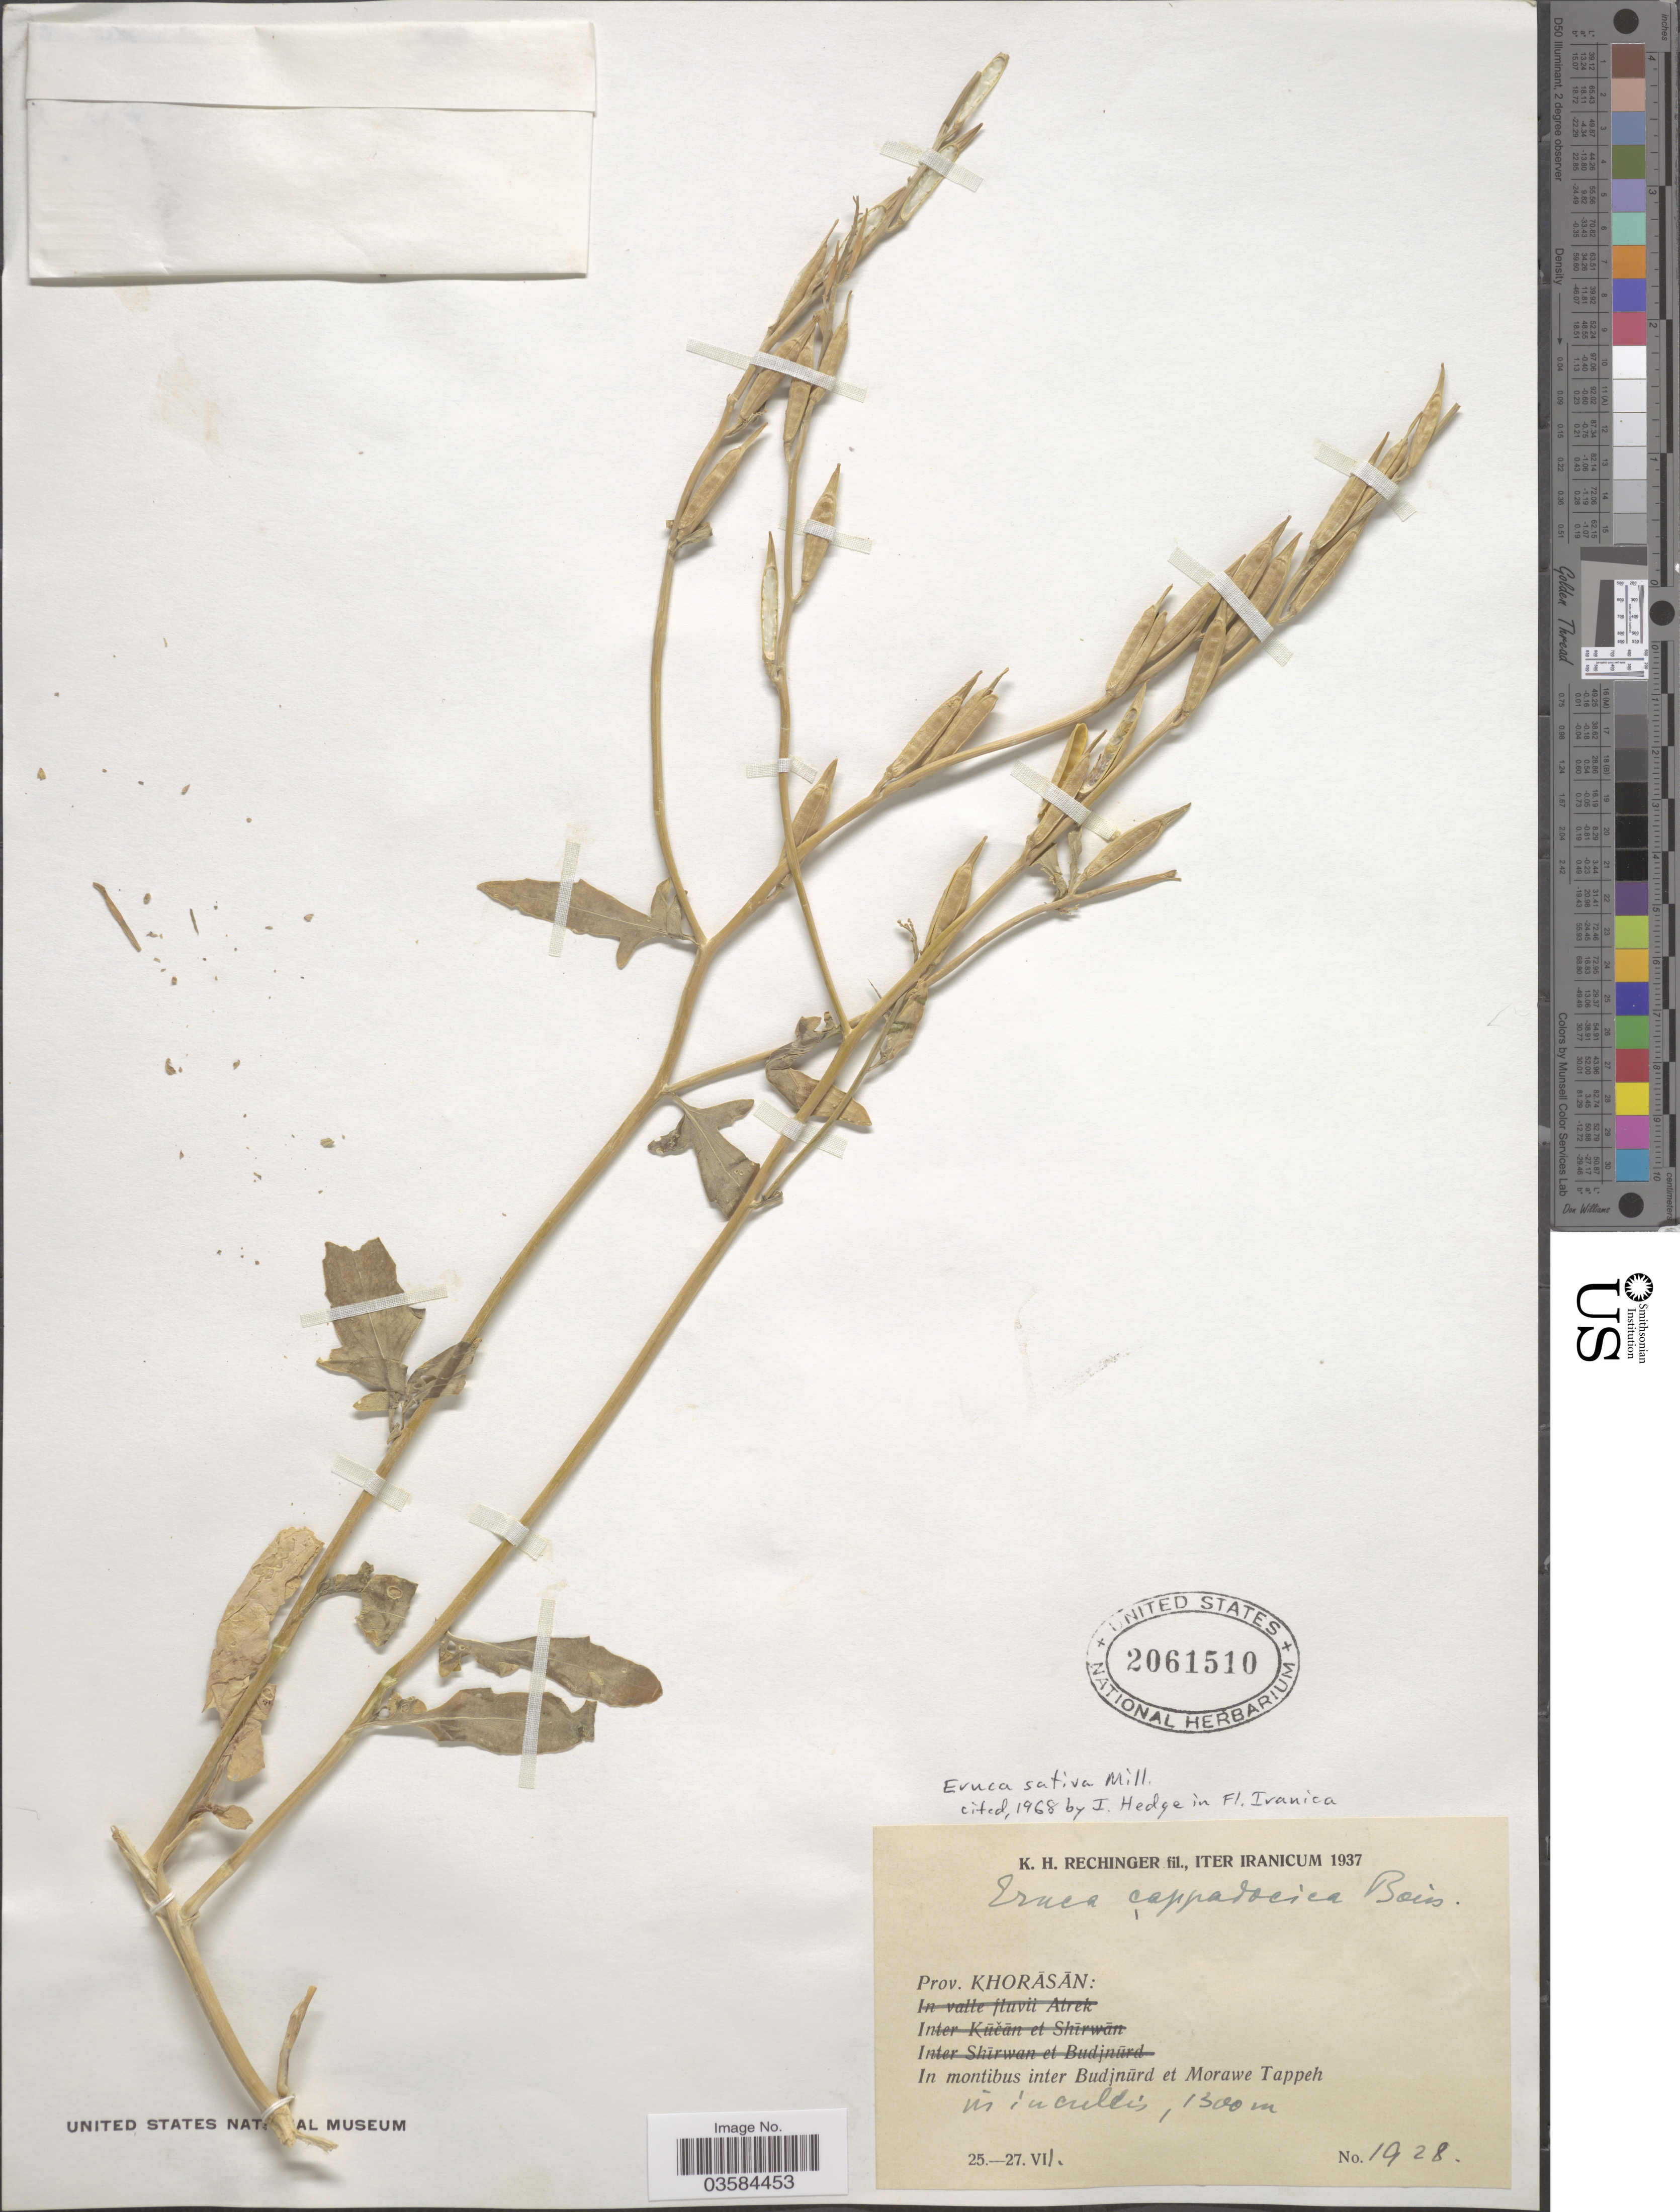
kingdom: Plantae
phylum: Tracheophyta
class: Magnoliopsida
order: Brassicales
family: Brassicaceae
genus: Eruca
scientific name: Eruca vesicaria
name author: (L.) Cav.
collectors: K. H. Rechinger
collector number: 1928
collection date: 1937-07-25/1937-07-27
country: Iran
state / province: Khorasan [obsolete]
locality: In montibus inter Budjnūrd et Morawe Tappeh.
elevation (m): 1300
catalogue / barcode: US 2061510